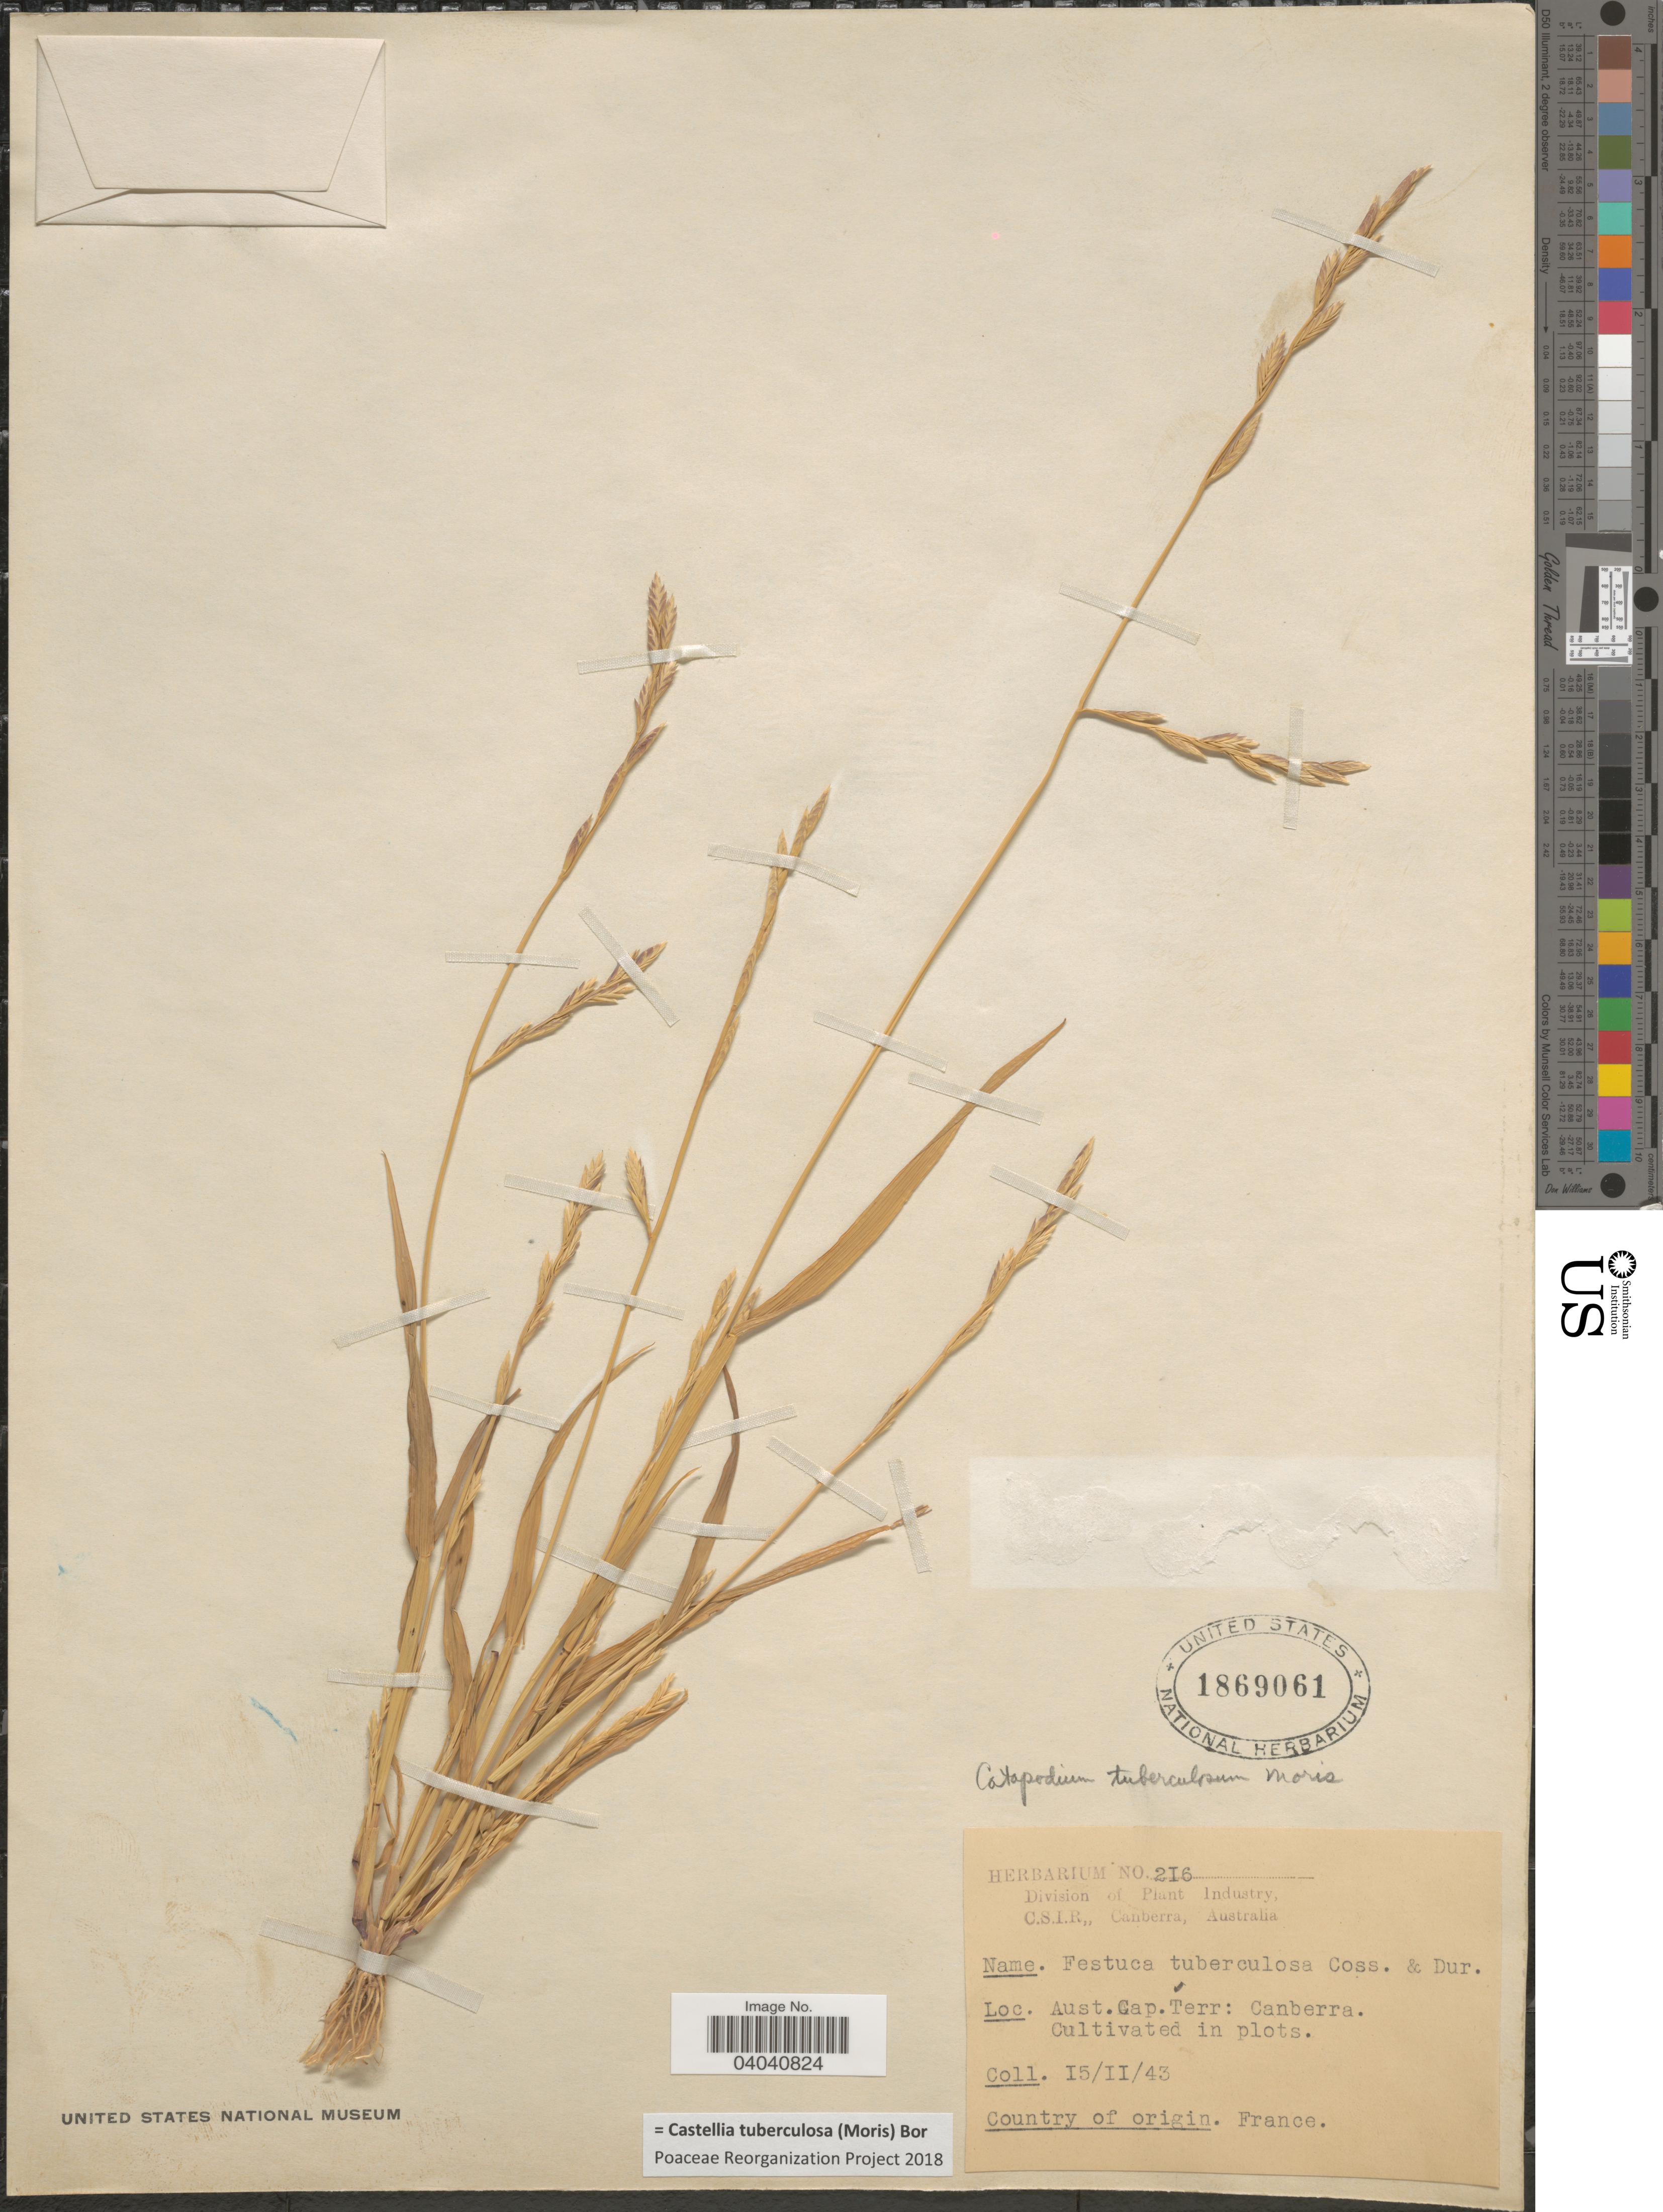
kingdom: Plantae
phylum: Tracheophyta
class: Liliopsida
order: Poales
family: Poaceae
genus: Castellia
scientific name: Castellia tuberculosa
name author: (Moris) Bor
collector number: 216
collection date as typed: Transcribed d/m/y: 15/2/43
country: Australia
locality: Division of Plant Industry, C.S.I.R., Canberra. Aust. Gap. Terr: Canberra.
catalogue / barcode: US 1869061